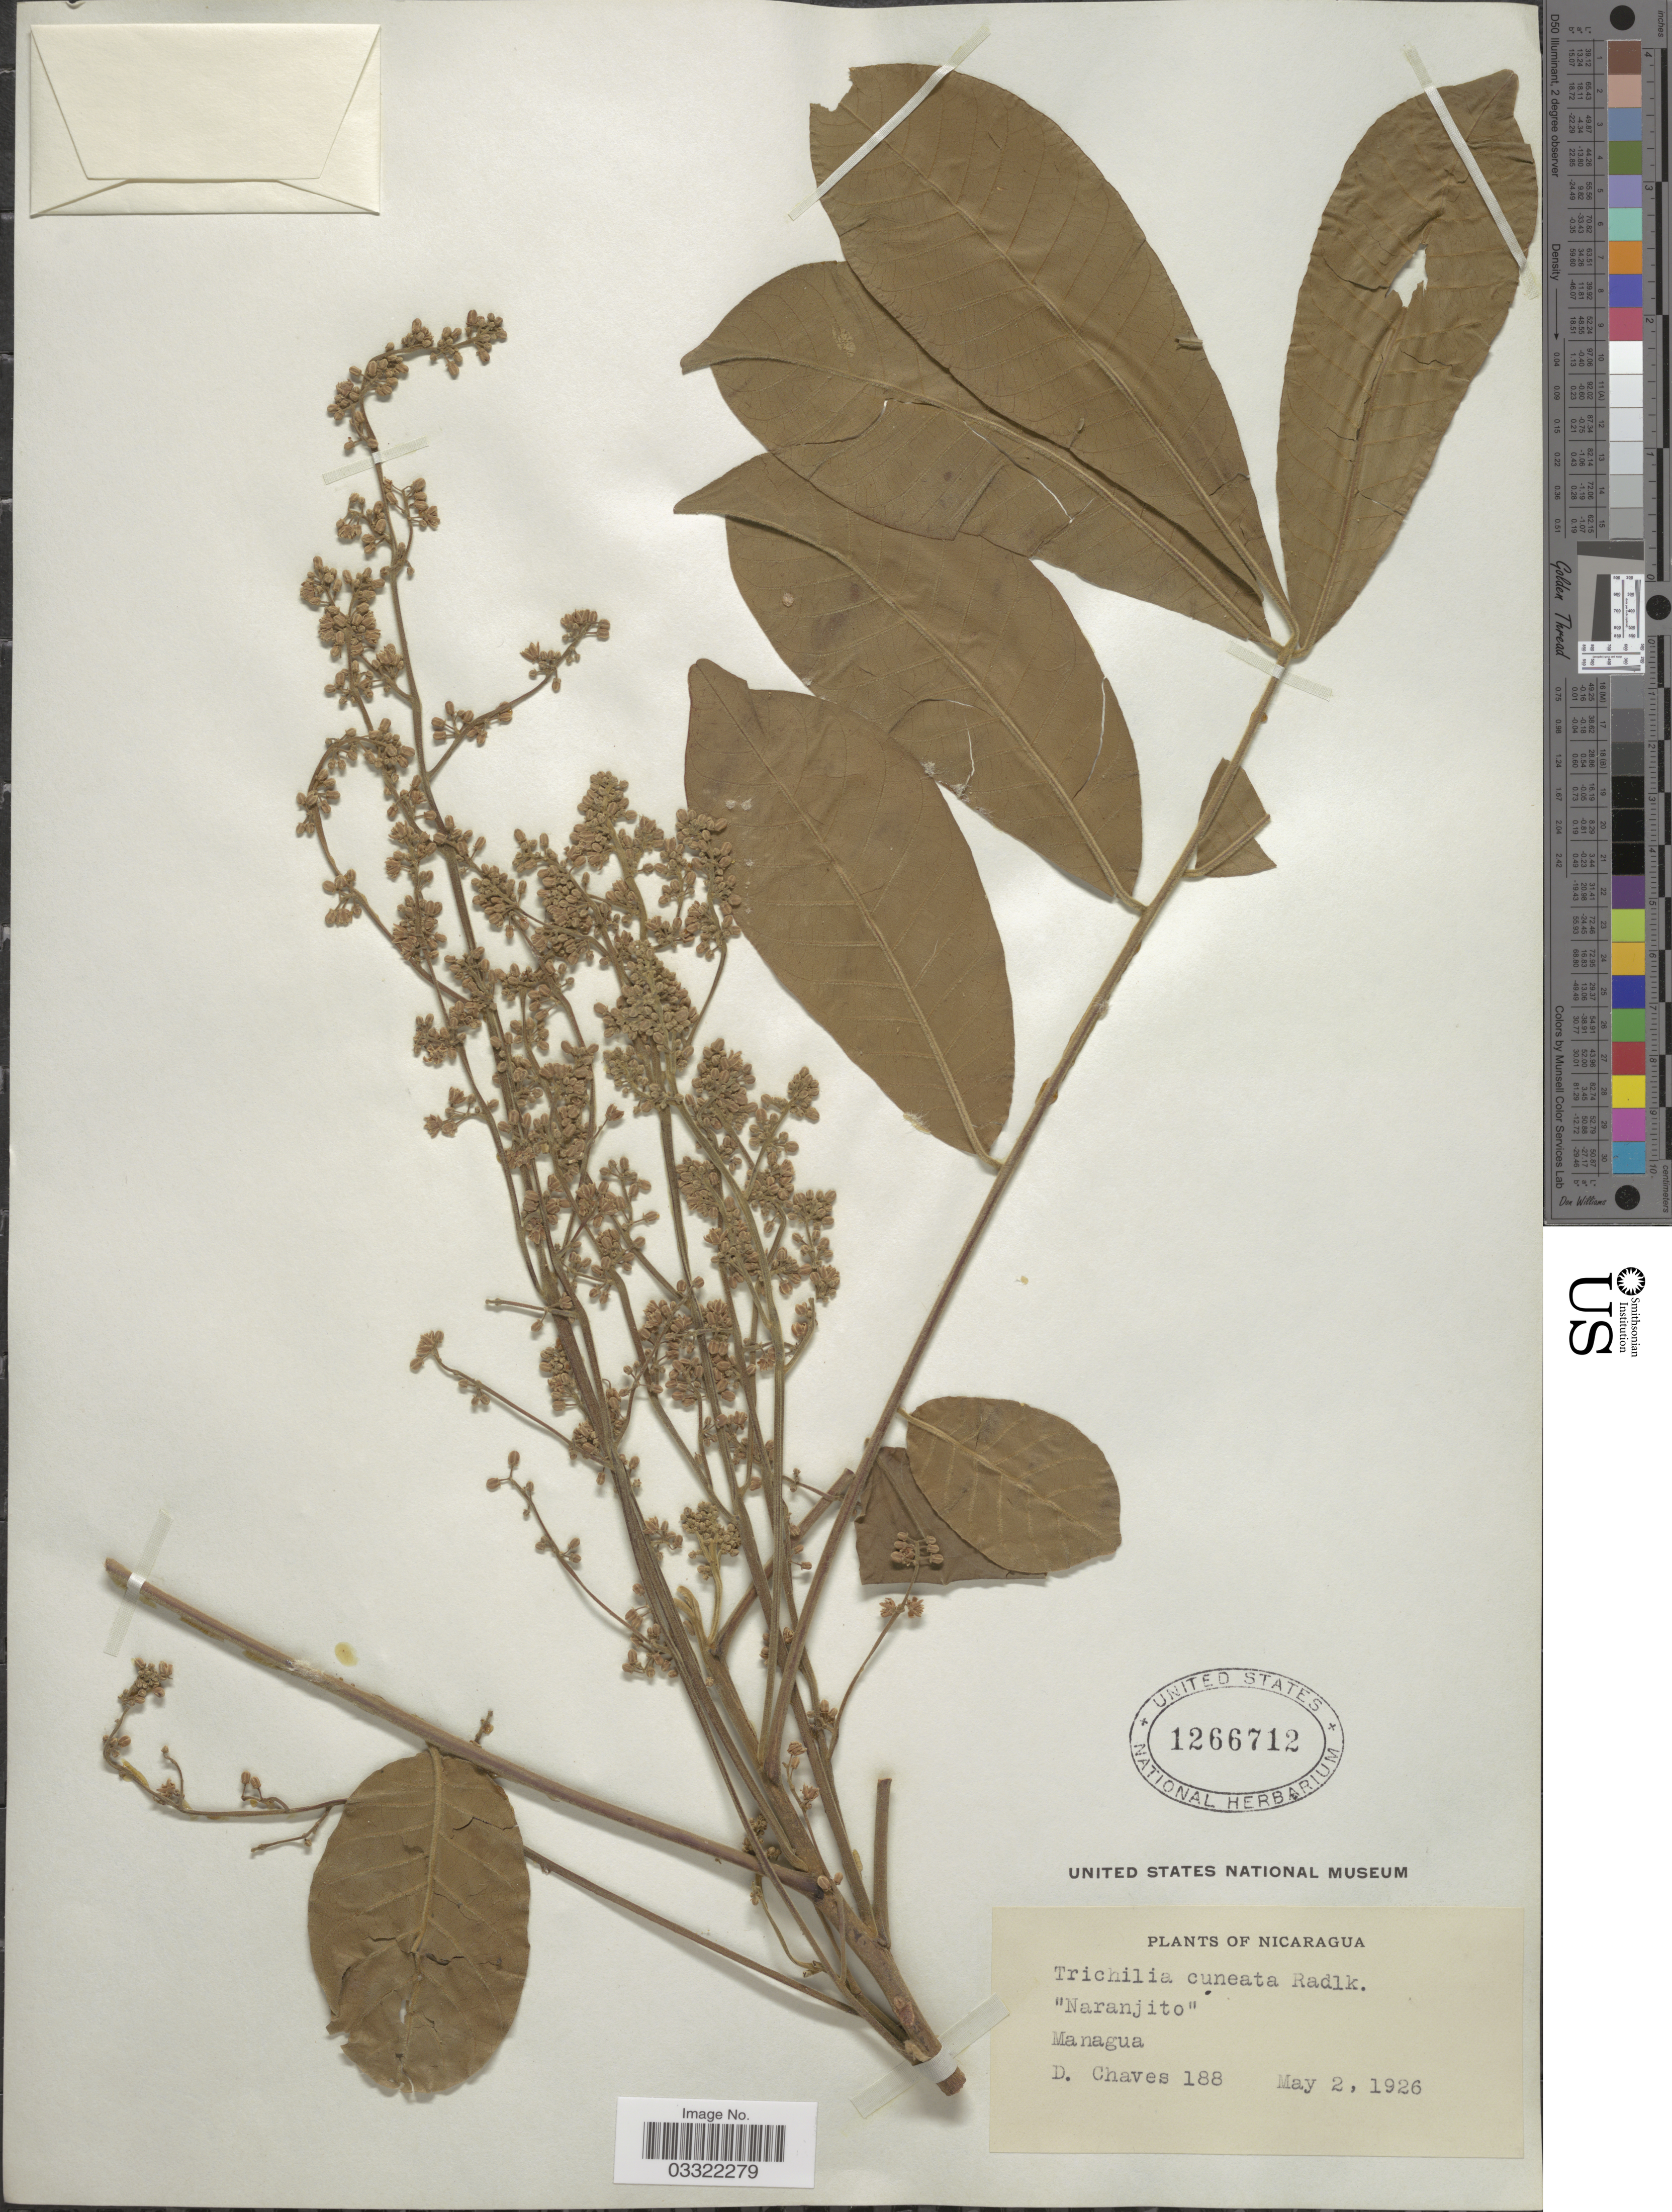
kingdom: Plantae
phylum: Tracheophyta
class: Magnoliopsida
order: Sapindales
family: Meliaceae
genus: Trichilia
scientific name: Trichilia cuneata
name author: Radlk.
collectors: D. Chaves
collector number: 188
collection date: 1926-05-02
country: Nicaragua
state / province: Managua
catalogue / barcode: US 1266712